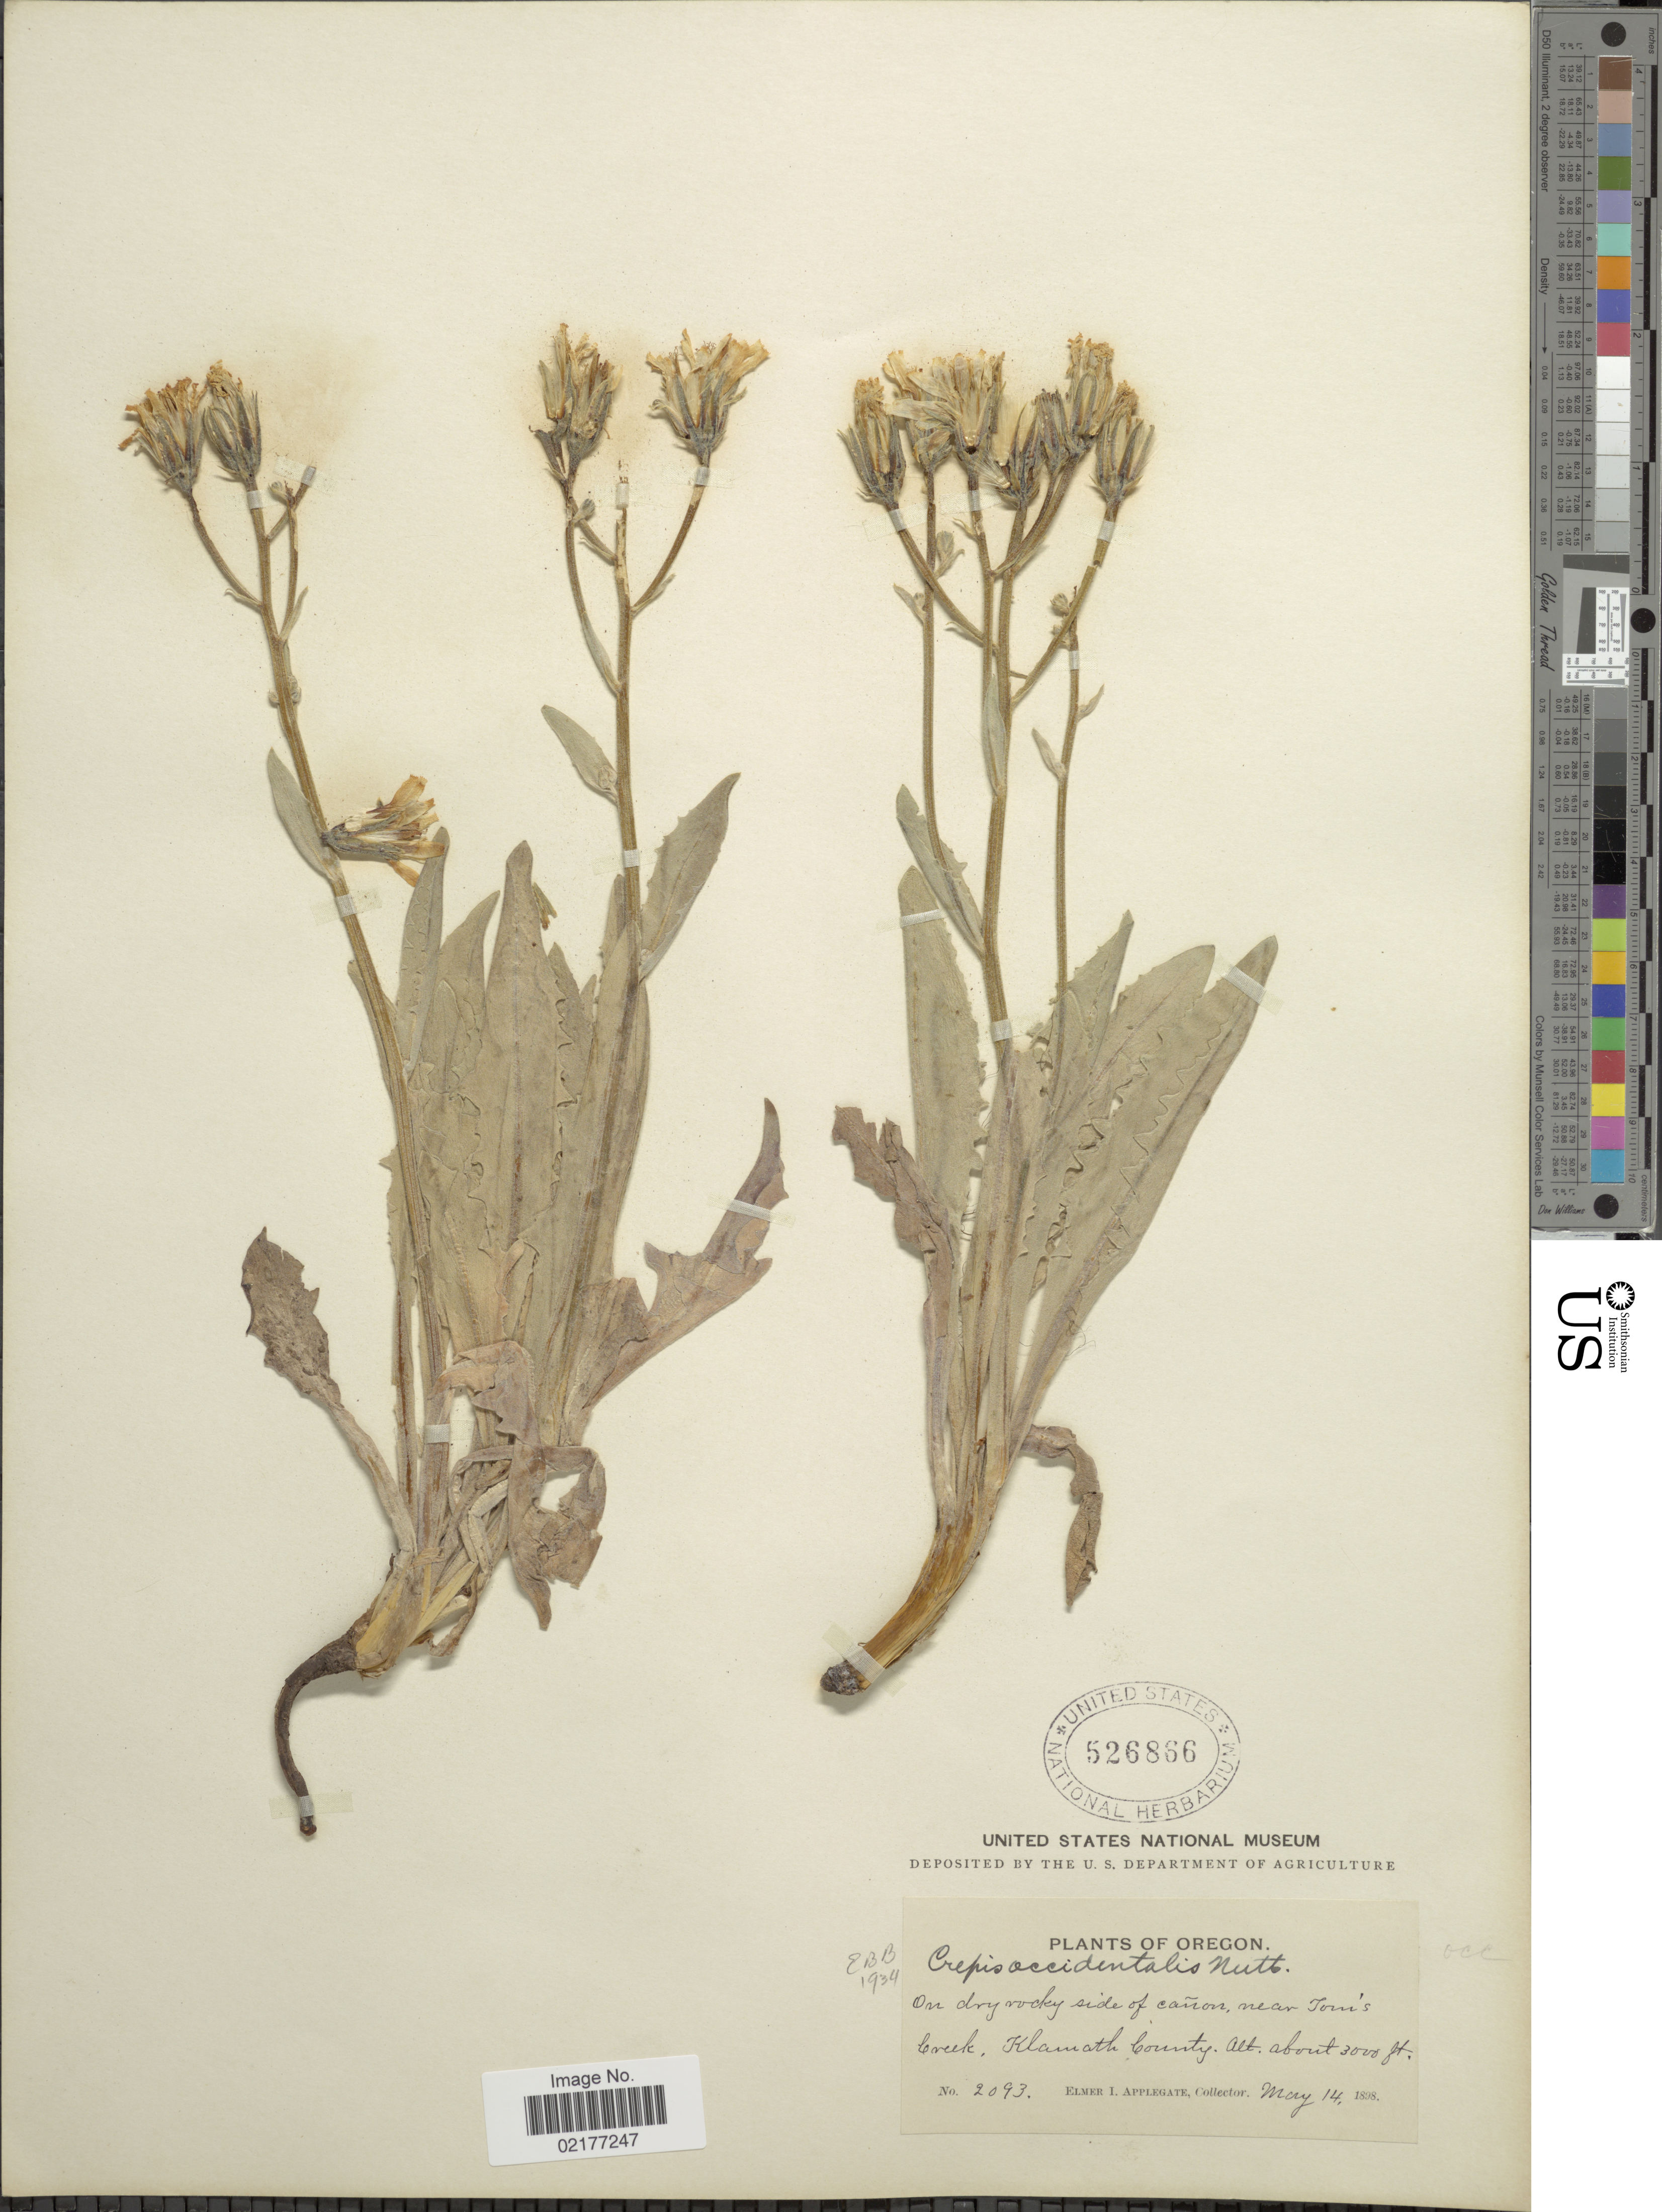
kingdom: Plantae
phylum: Tracheophyta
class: Magnoliopsida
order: Asterales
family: Asteraceae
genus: Crepis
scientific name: Crepis occidentalis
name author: Nutt.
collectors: E. I. Applegate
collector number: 2029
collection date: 1898-05-14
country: United States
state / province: Oregon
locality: On dry rocky side of canon, near Tom's Creek, Klamath County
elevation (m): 914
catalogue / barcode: US 526866